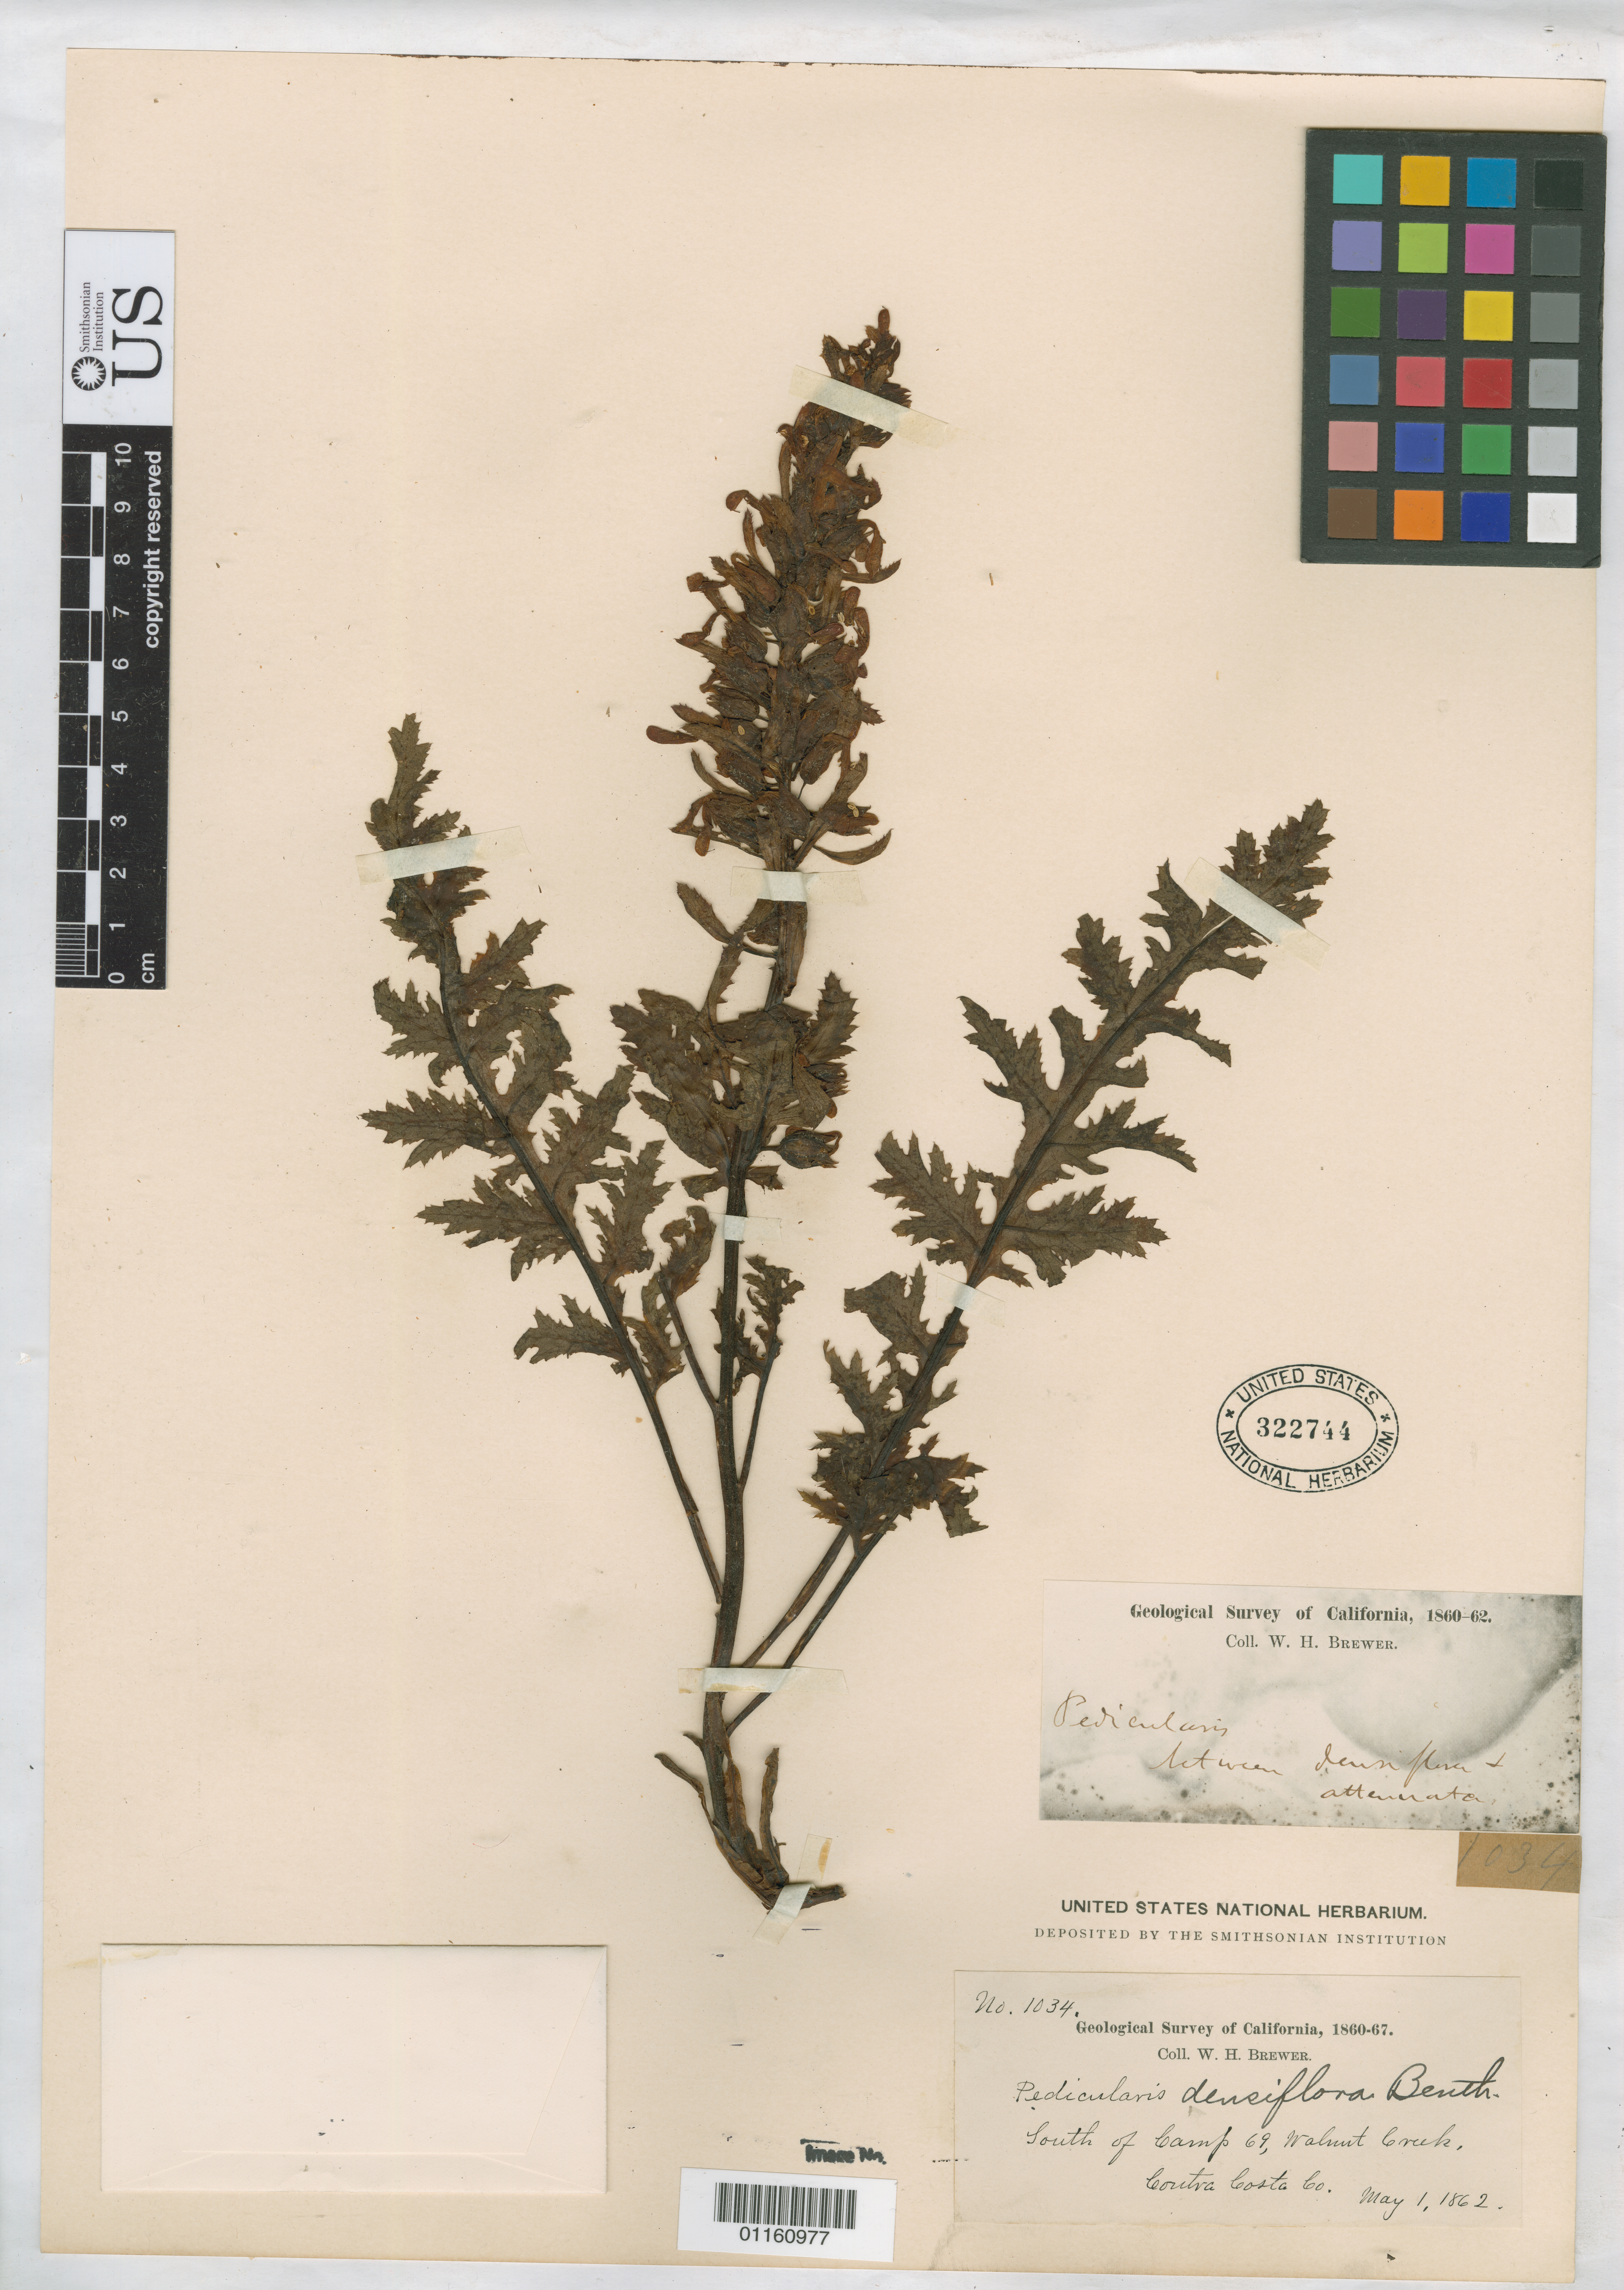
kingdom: Plantae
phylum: Tracheophyta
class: Magnoliopsida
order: Lamiales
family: Orobanchaceae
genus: Pedicularis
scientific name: Pedicularis densiflora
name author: Benth.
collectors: W. H. Brewer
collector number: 1034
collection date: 1862-05-01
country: United States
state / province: California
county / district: Contra Costa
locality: South of Camp 69, Walnut Creek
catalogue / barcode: US 322744